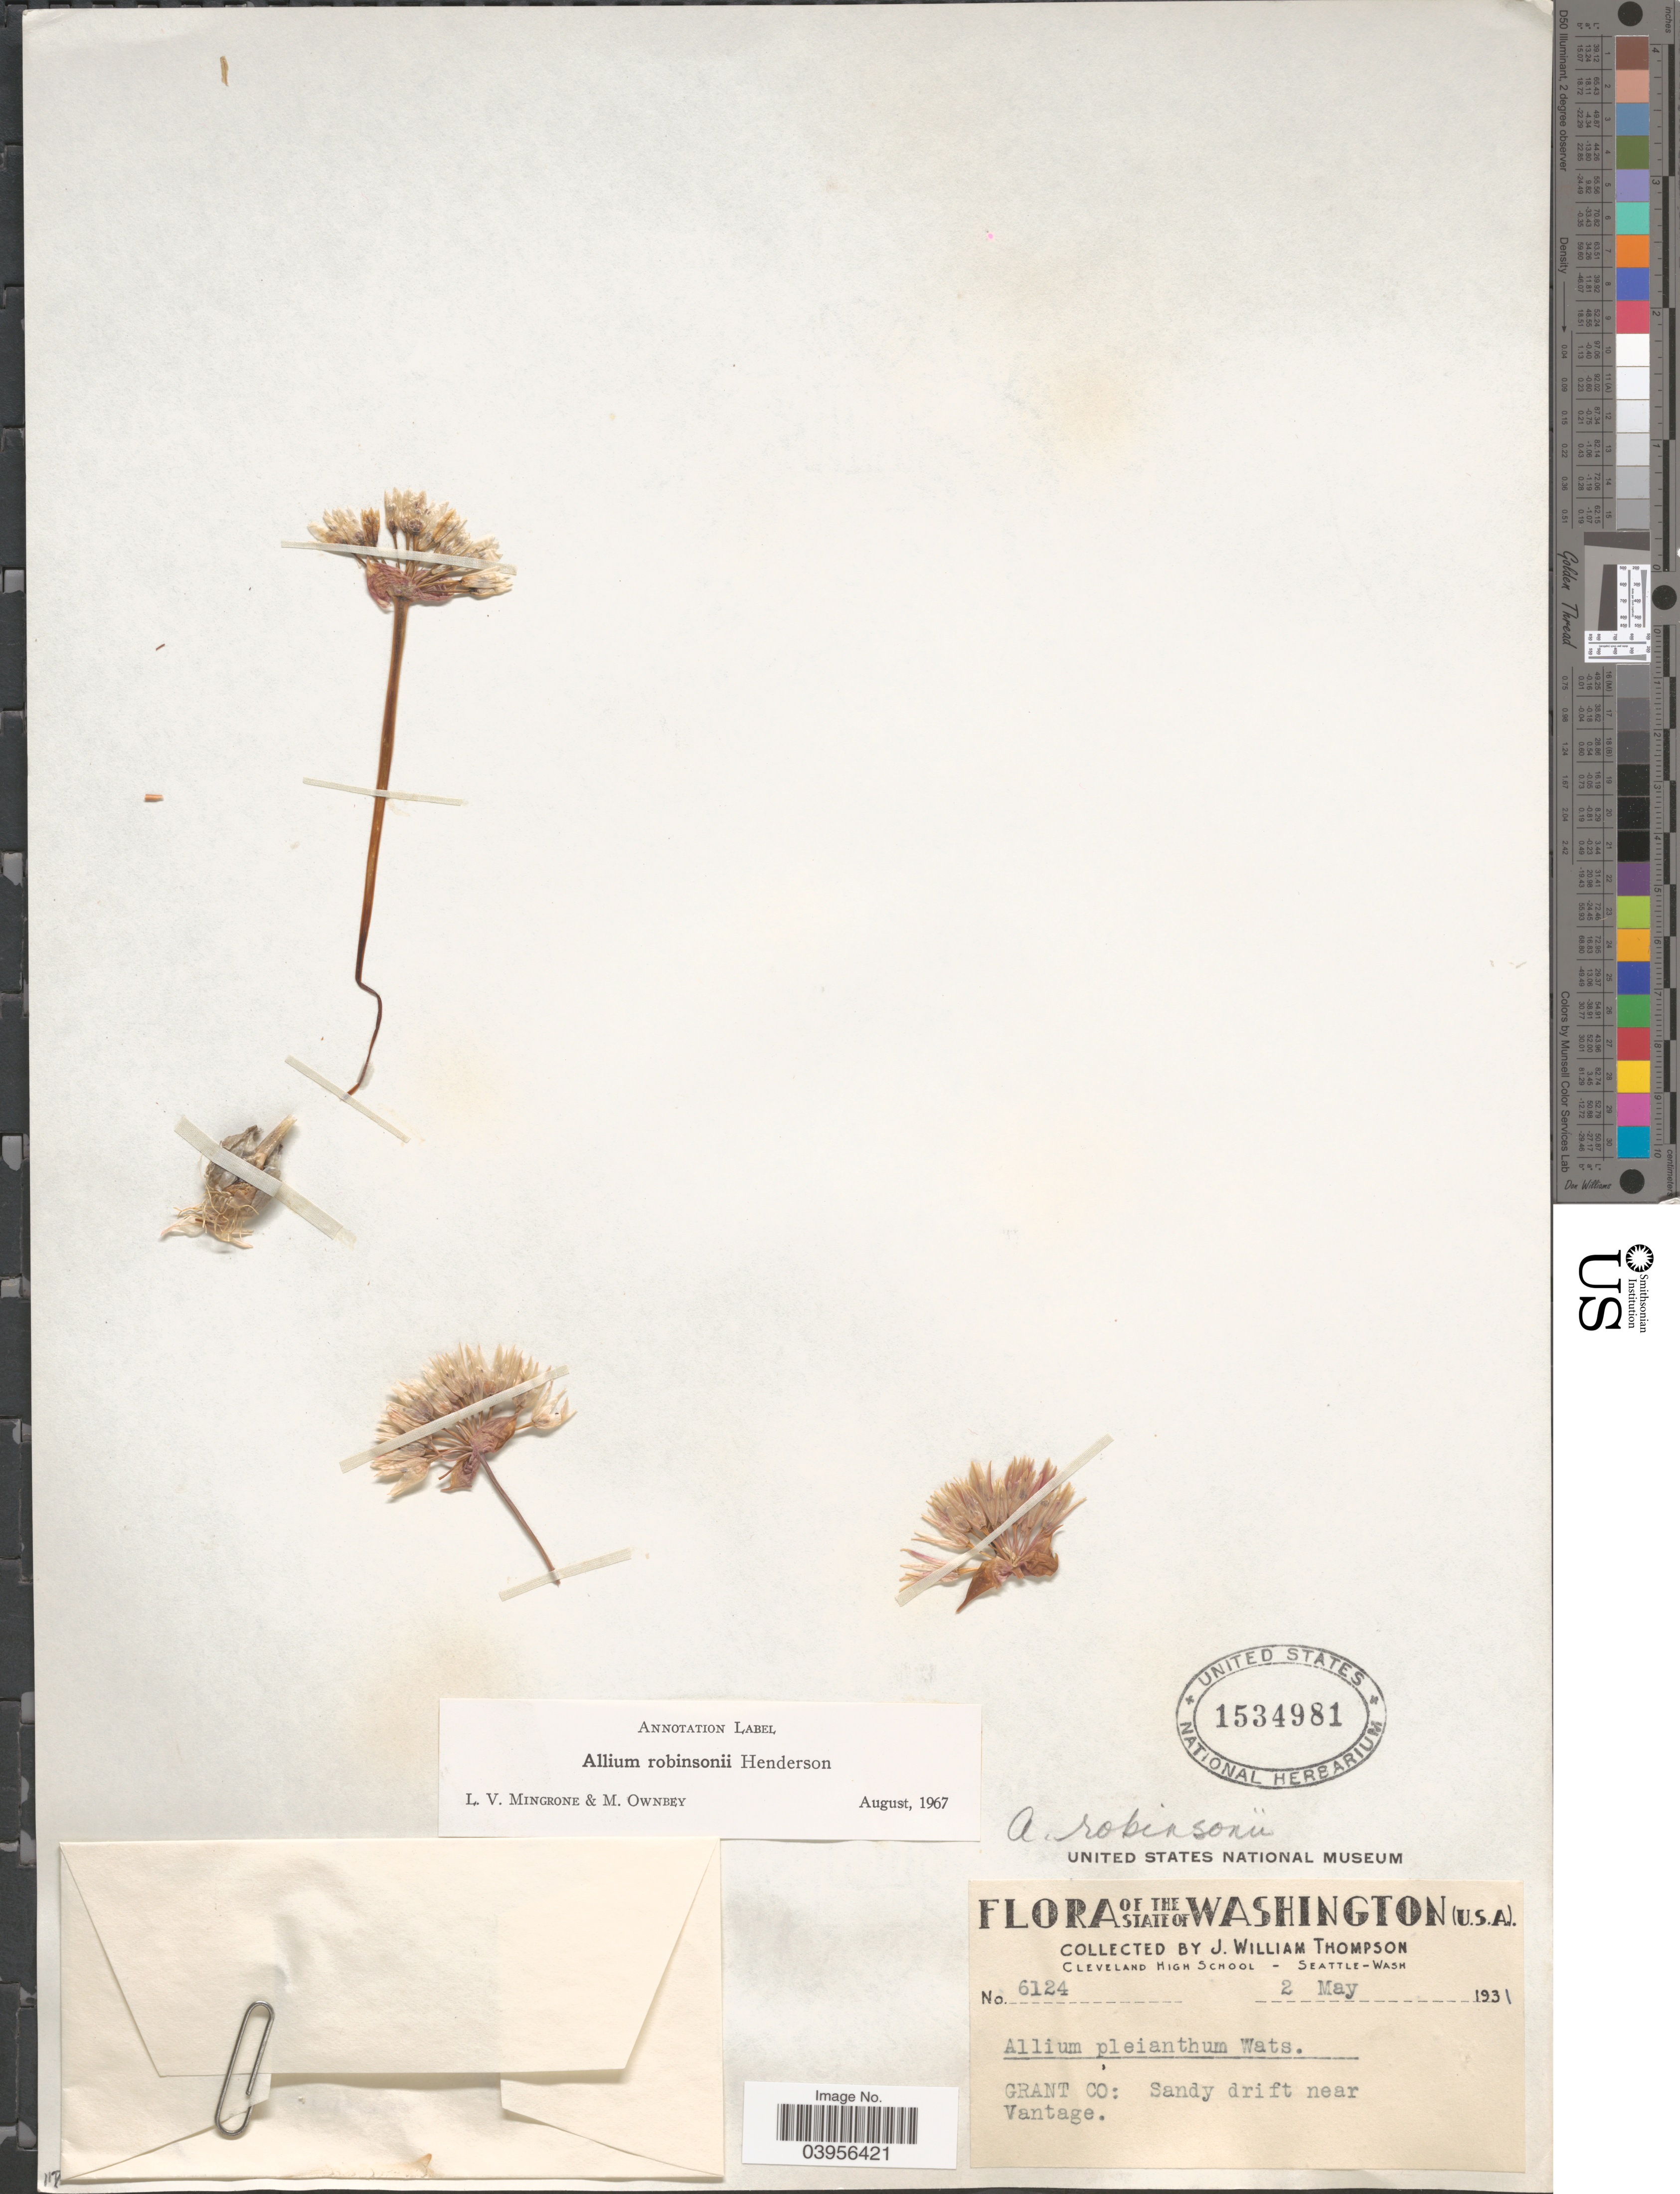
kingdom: Plantae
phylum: Tracheophyta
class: Liliopsida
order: Asparagales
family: Amaryllidaceae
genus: Allium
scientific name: Allium robinsonii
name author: L.F. Hend.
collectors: J. W. Thompson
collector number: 6124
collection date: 1931-05-02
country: United States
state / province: Washington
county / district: Grant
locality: Grant Co: Sandy drift near Vantage.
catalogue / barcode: US 1534981